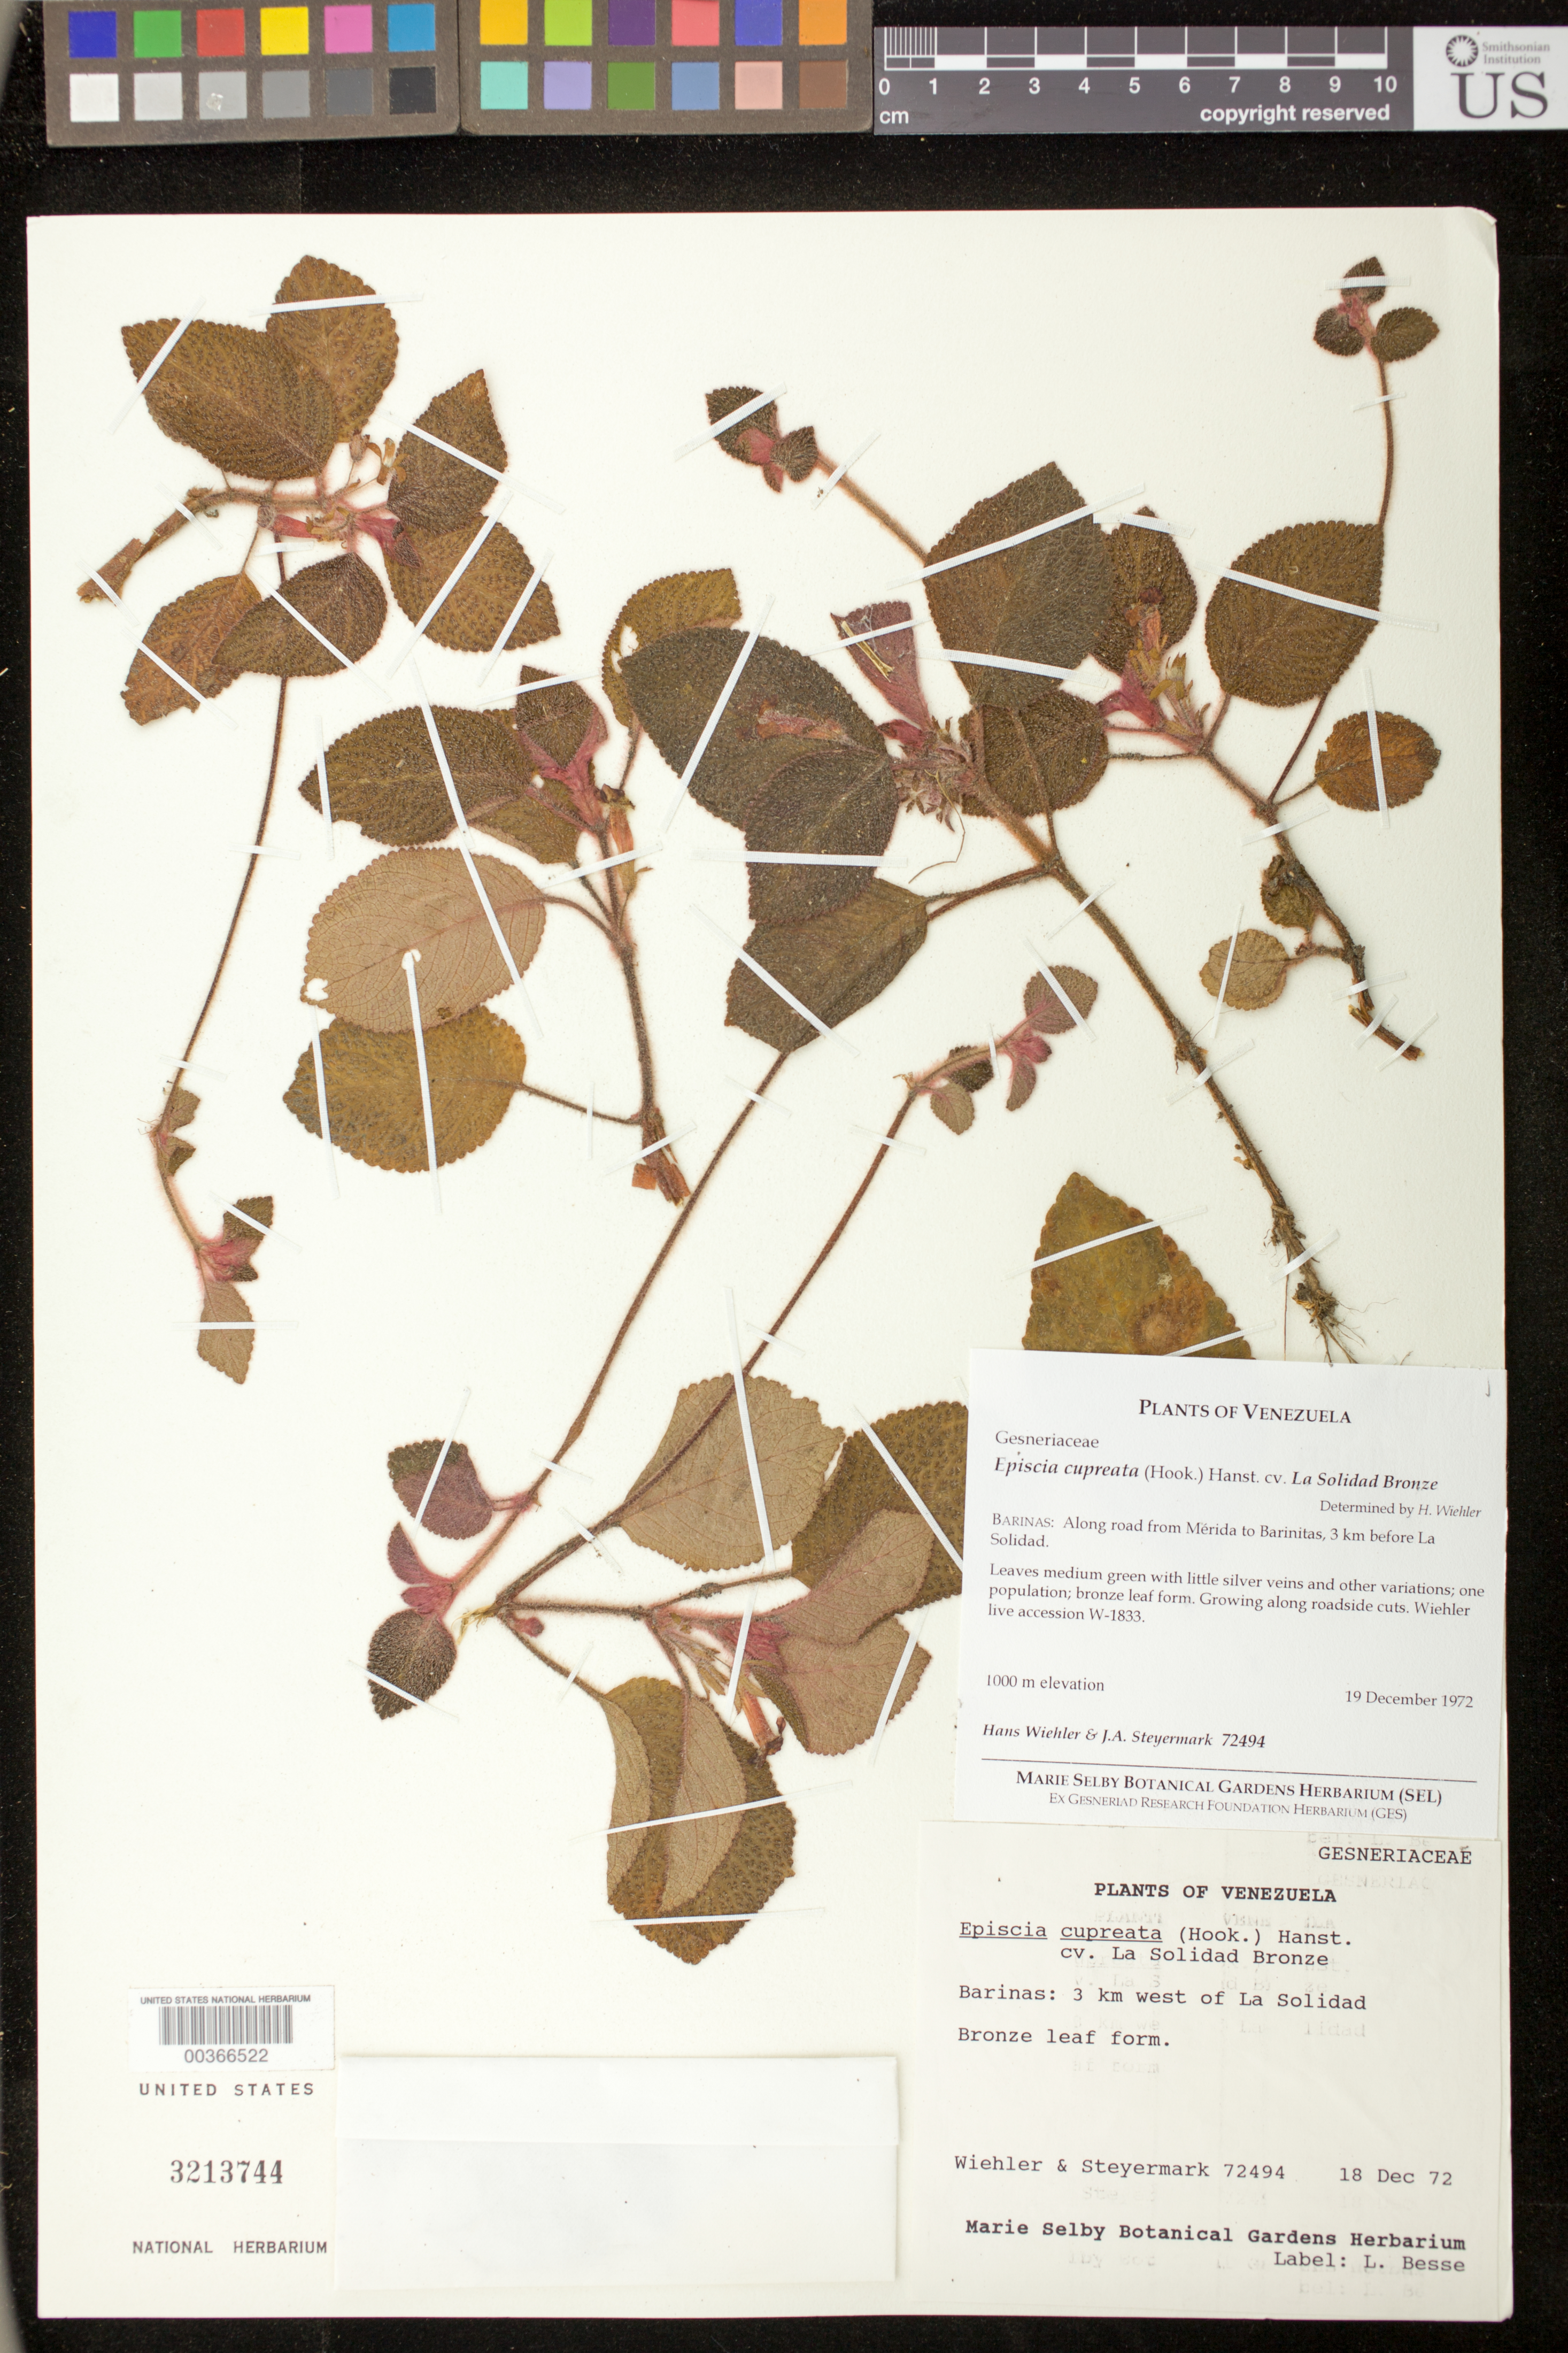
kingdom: Plantae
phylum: Tracheophyta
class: Magnoliopsida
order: Lamiales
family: Gesneriaceae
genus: Episcia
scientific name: Episcia cupreata 'La Solidad Bronze'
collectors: H. J. Wiehler & J. Steyermark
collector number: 72494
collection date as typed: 19 Dec 1972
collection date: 1972-12-19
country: Venezuela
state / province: Barinas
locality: Along road from Mérida to Barinitas, 3 km before La Solidad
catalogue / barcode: US 3213744